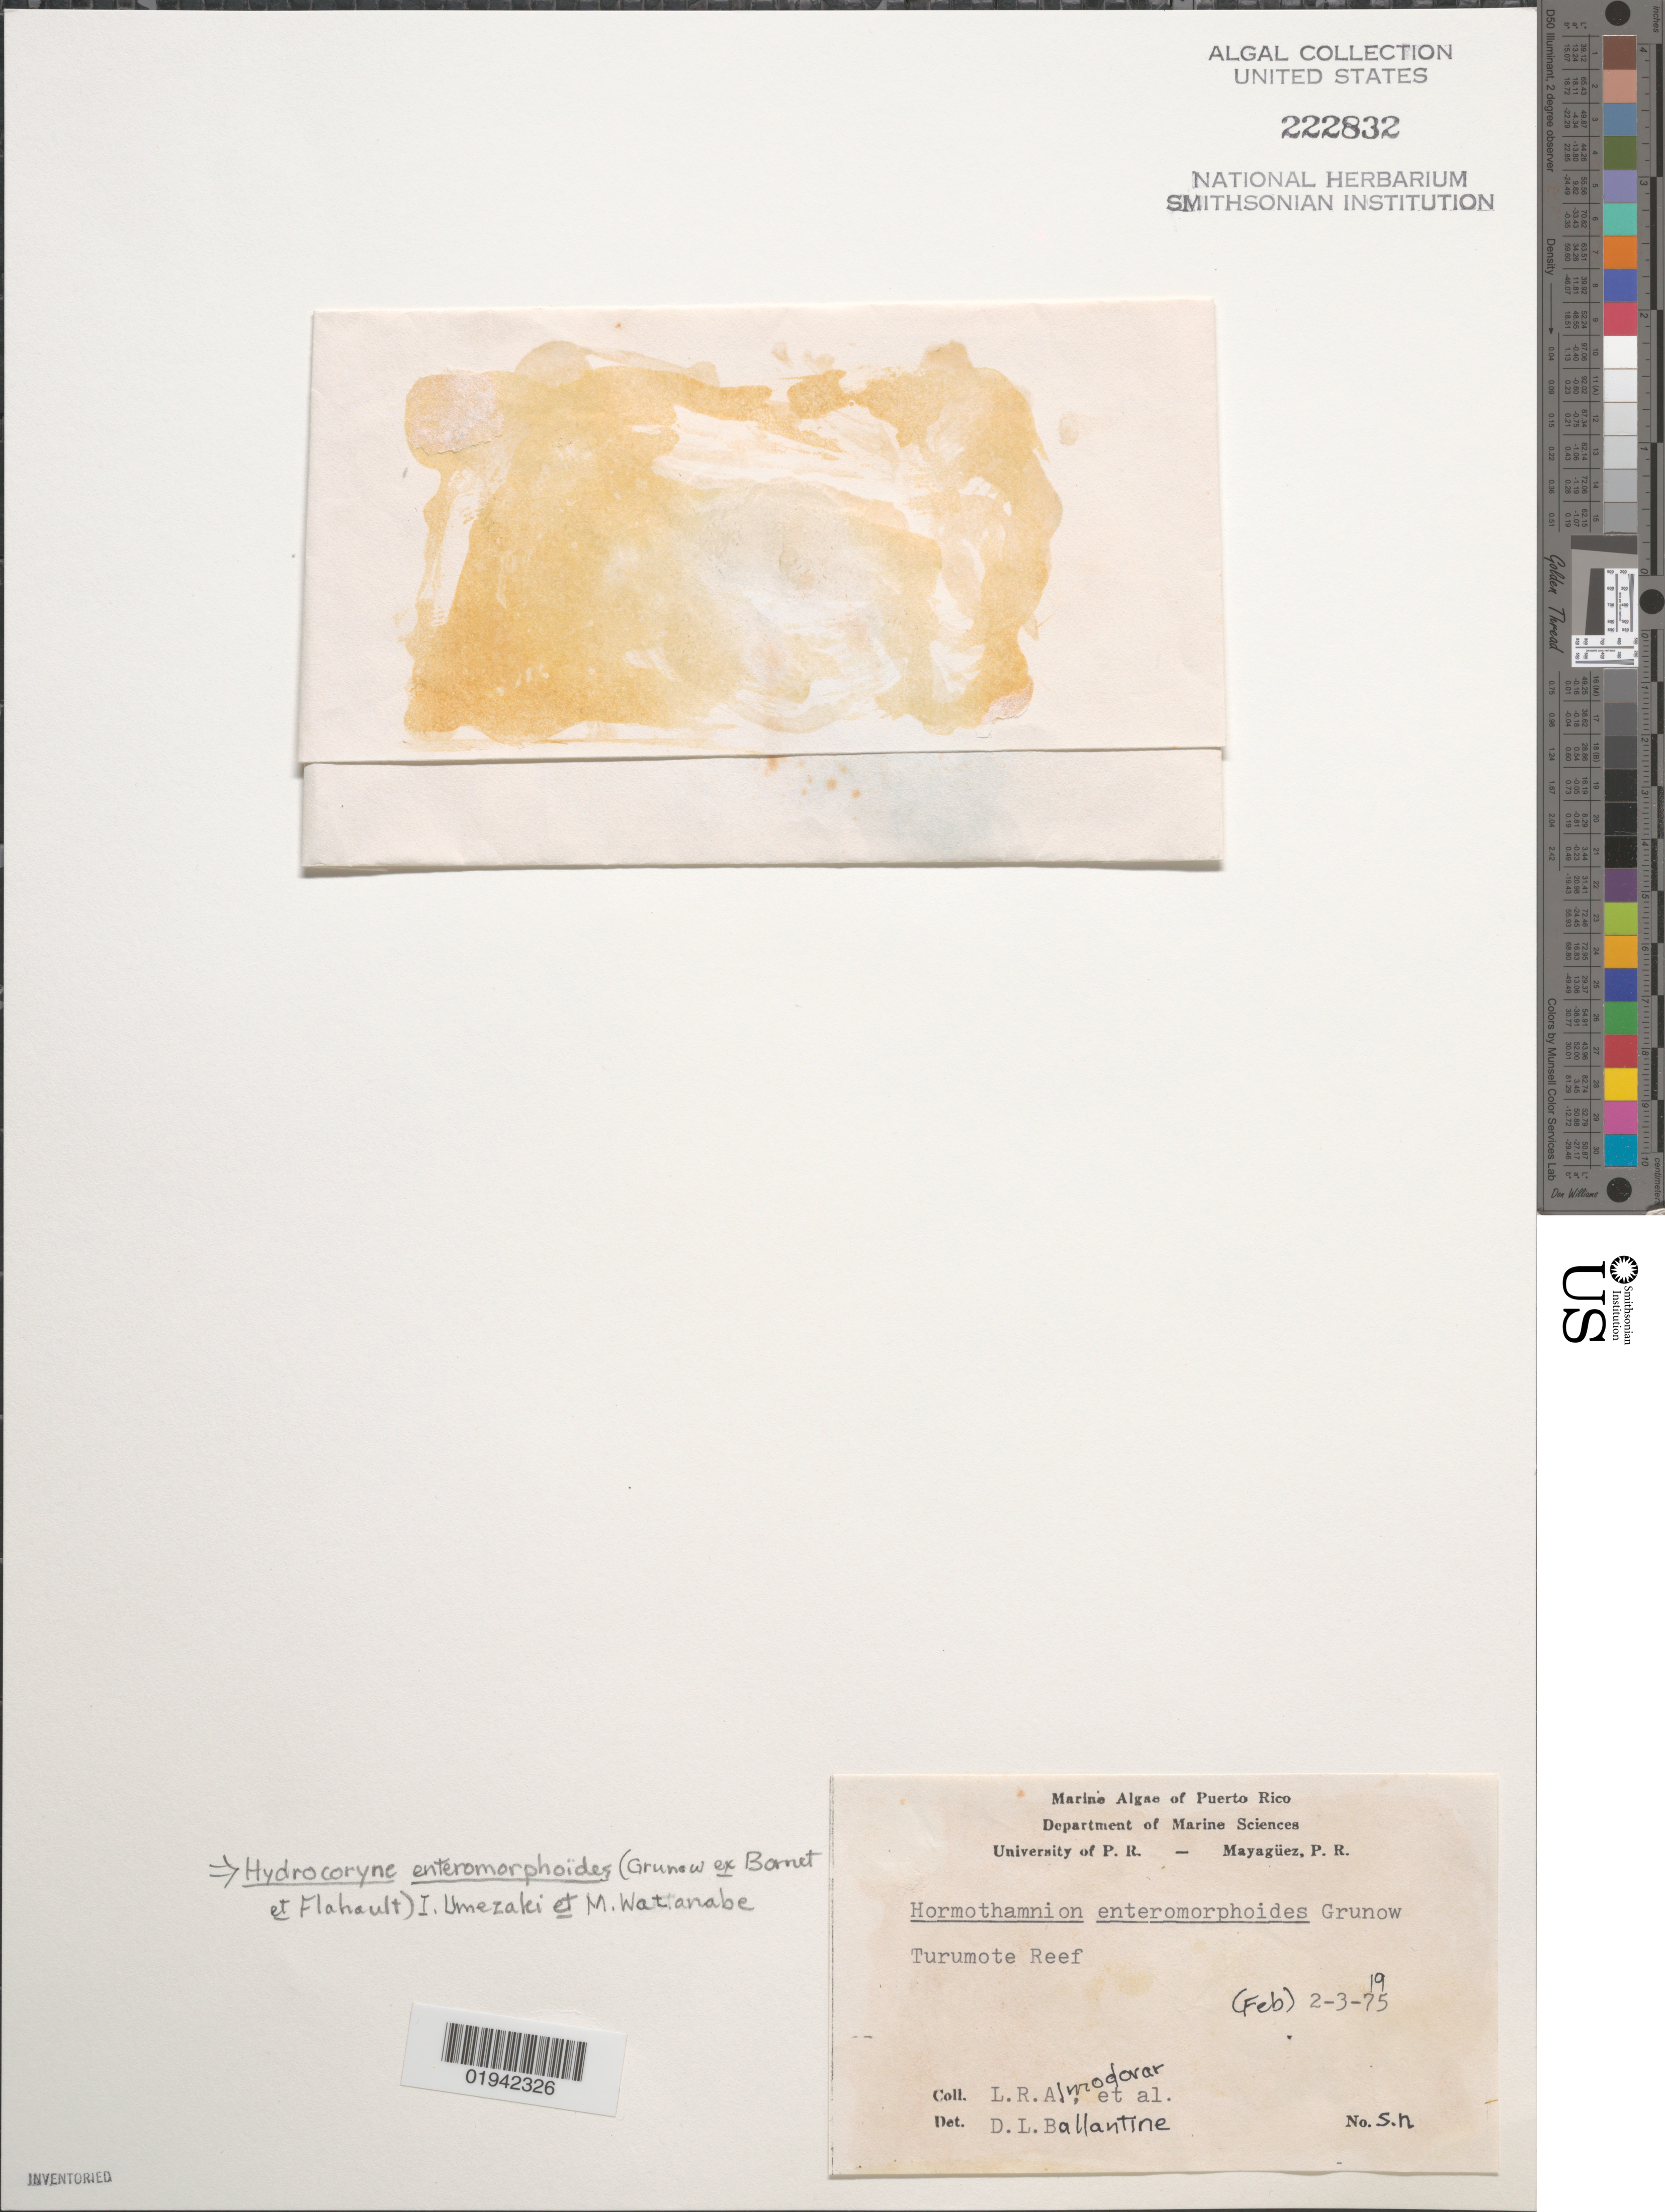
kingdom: Bacteria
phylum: Cyanobacteria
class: Cyanobacteriia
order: Cyanobacteriales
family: Aphanizomenonaceae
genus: Hydrocoryne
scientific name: Hydrocoryne enteromorphoides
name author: (Grunow ex Bornet & Flahault) I. Umezaki & M. Watanabe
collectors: L. Almodovar et al.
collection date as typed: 03 Feb 1975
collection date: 1975-02-03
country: Puerto Rico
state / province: Lajas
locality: Turumote Reef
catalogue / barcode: US 222832